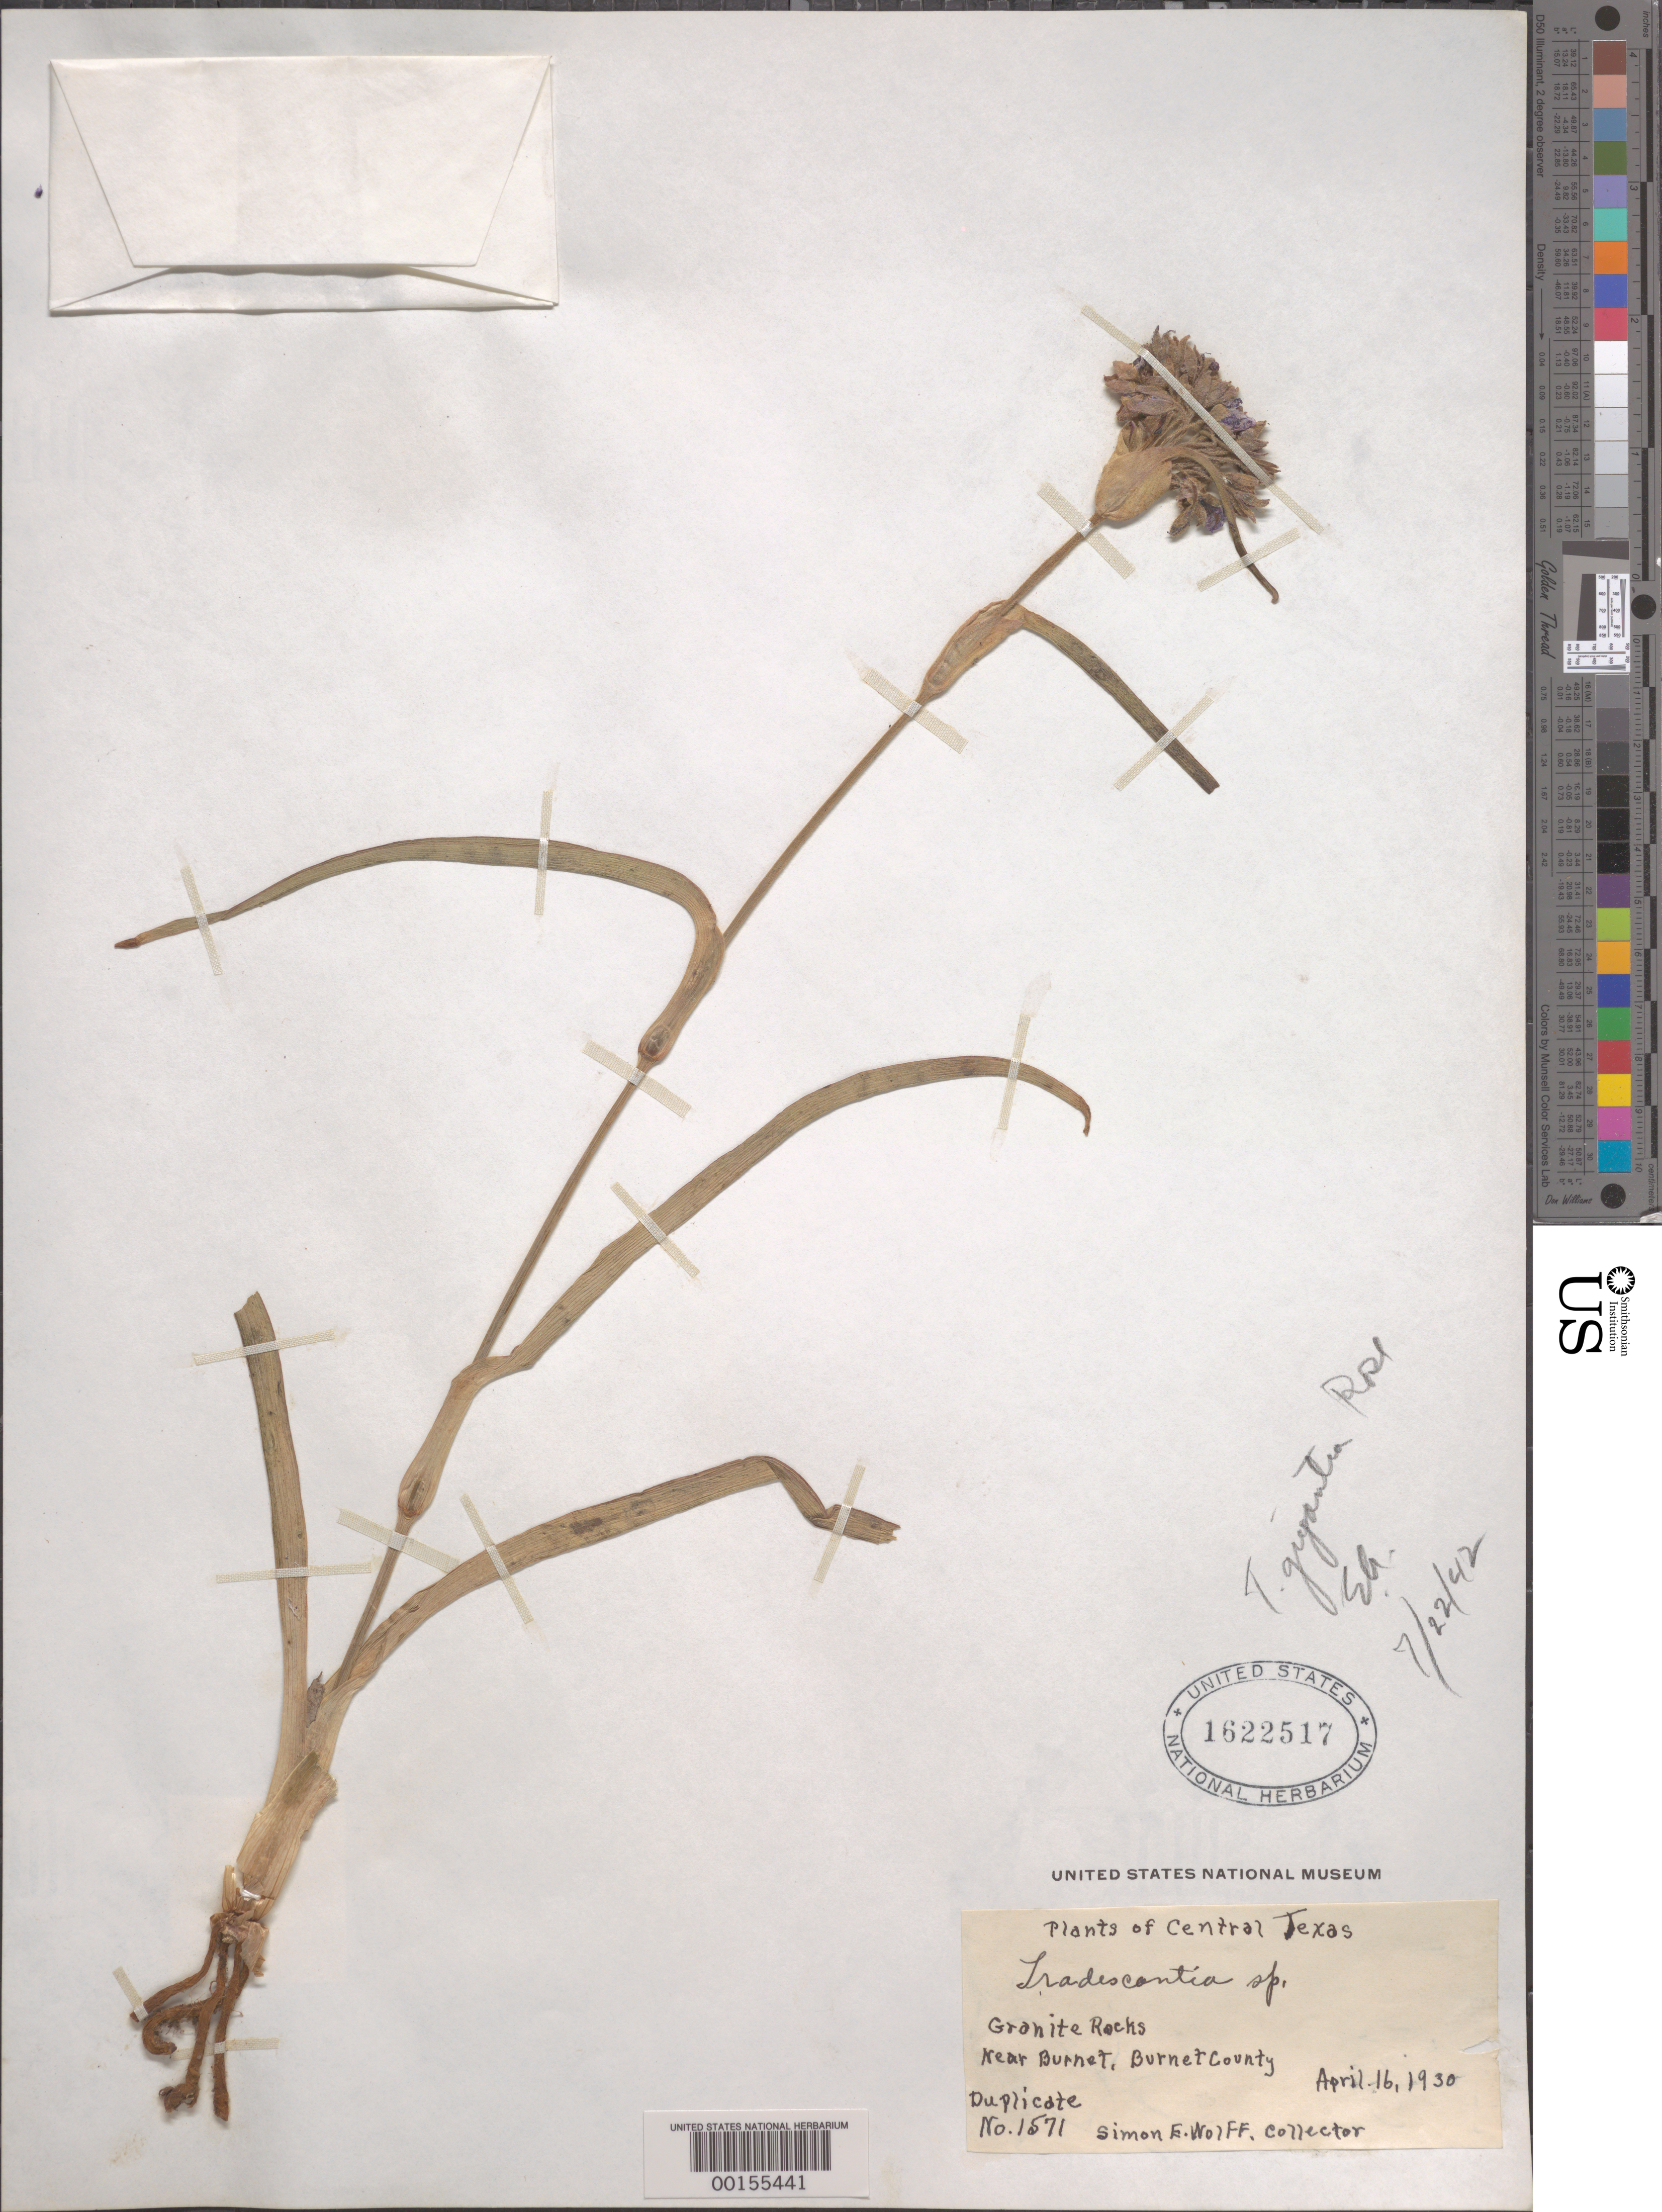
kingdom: Plantae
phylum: Tracheophyta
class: Liliopsida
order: Commelinales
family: Commelinaceae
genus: Tradescantia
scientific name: Tradescantia gigantea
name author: Rose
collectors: S. E. Wolff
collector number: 1571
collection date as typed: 16 Apr 1930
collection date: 1930-04-16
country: United States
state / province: Texas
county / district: Burnet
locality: Near Burnet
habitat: Granite rocks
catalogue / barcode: US 1622517